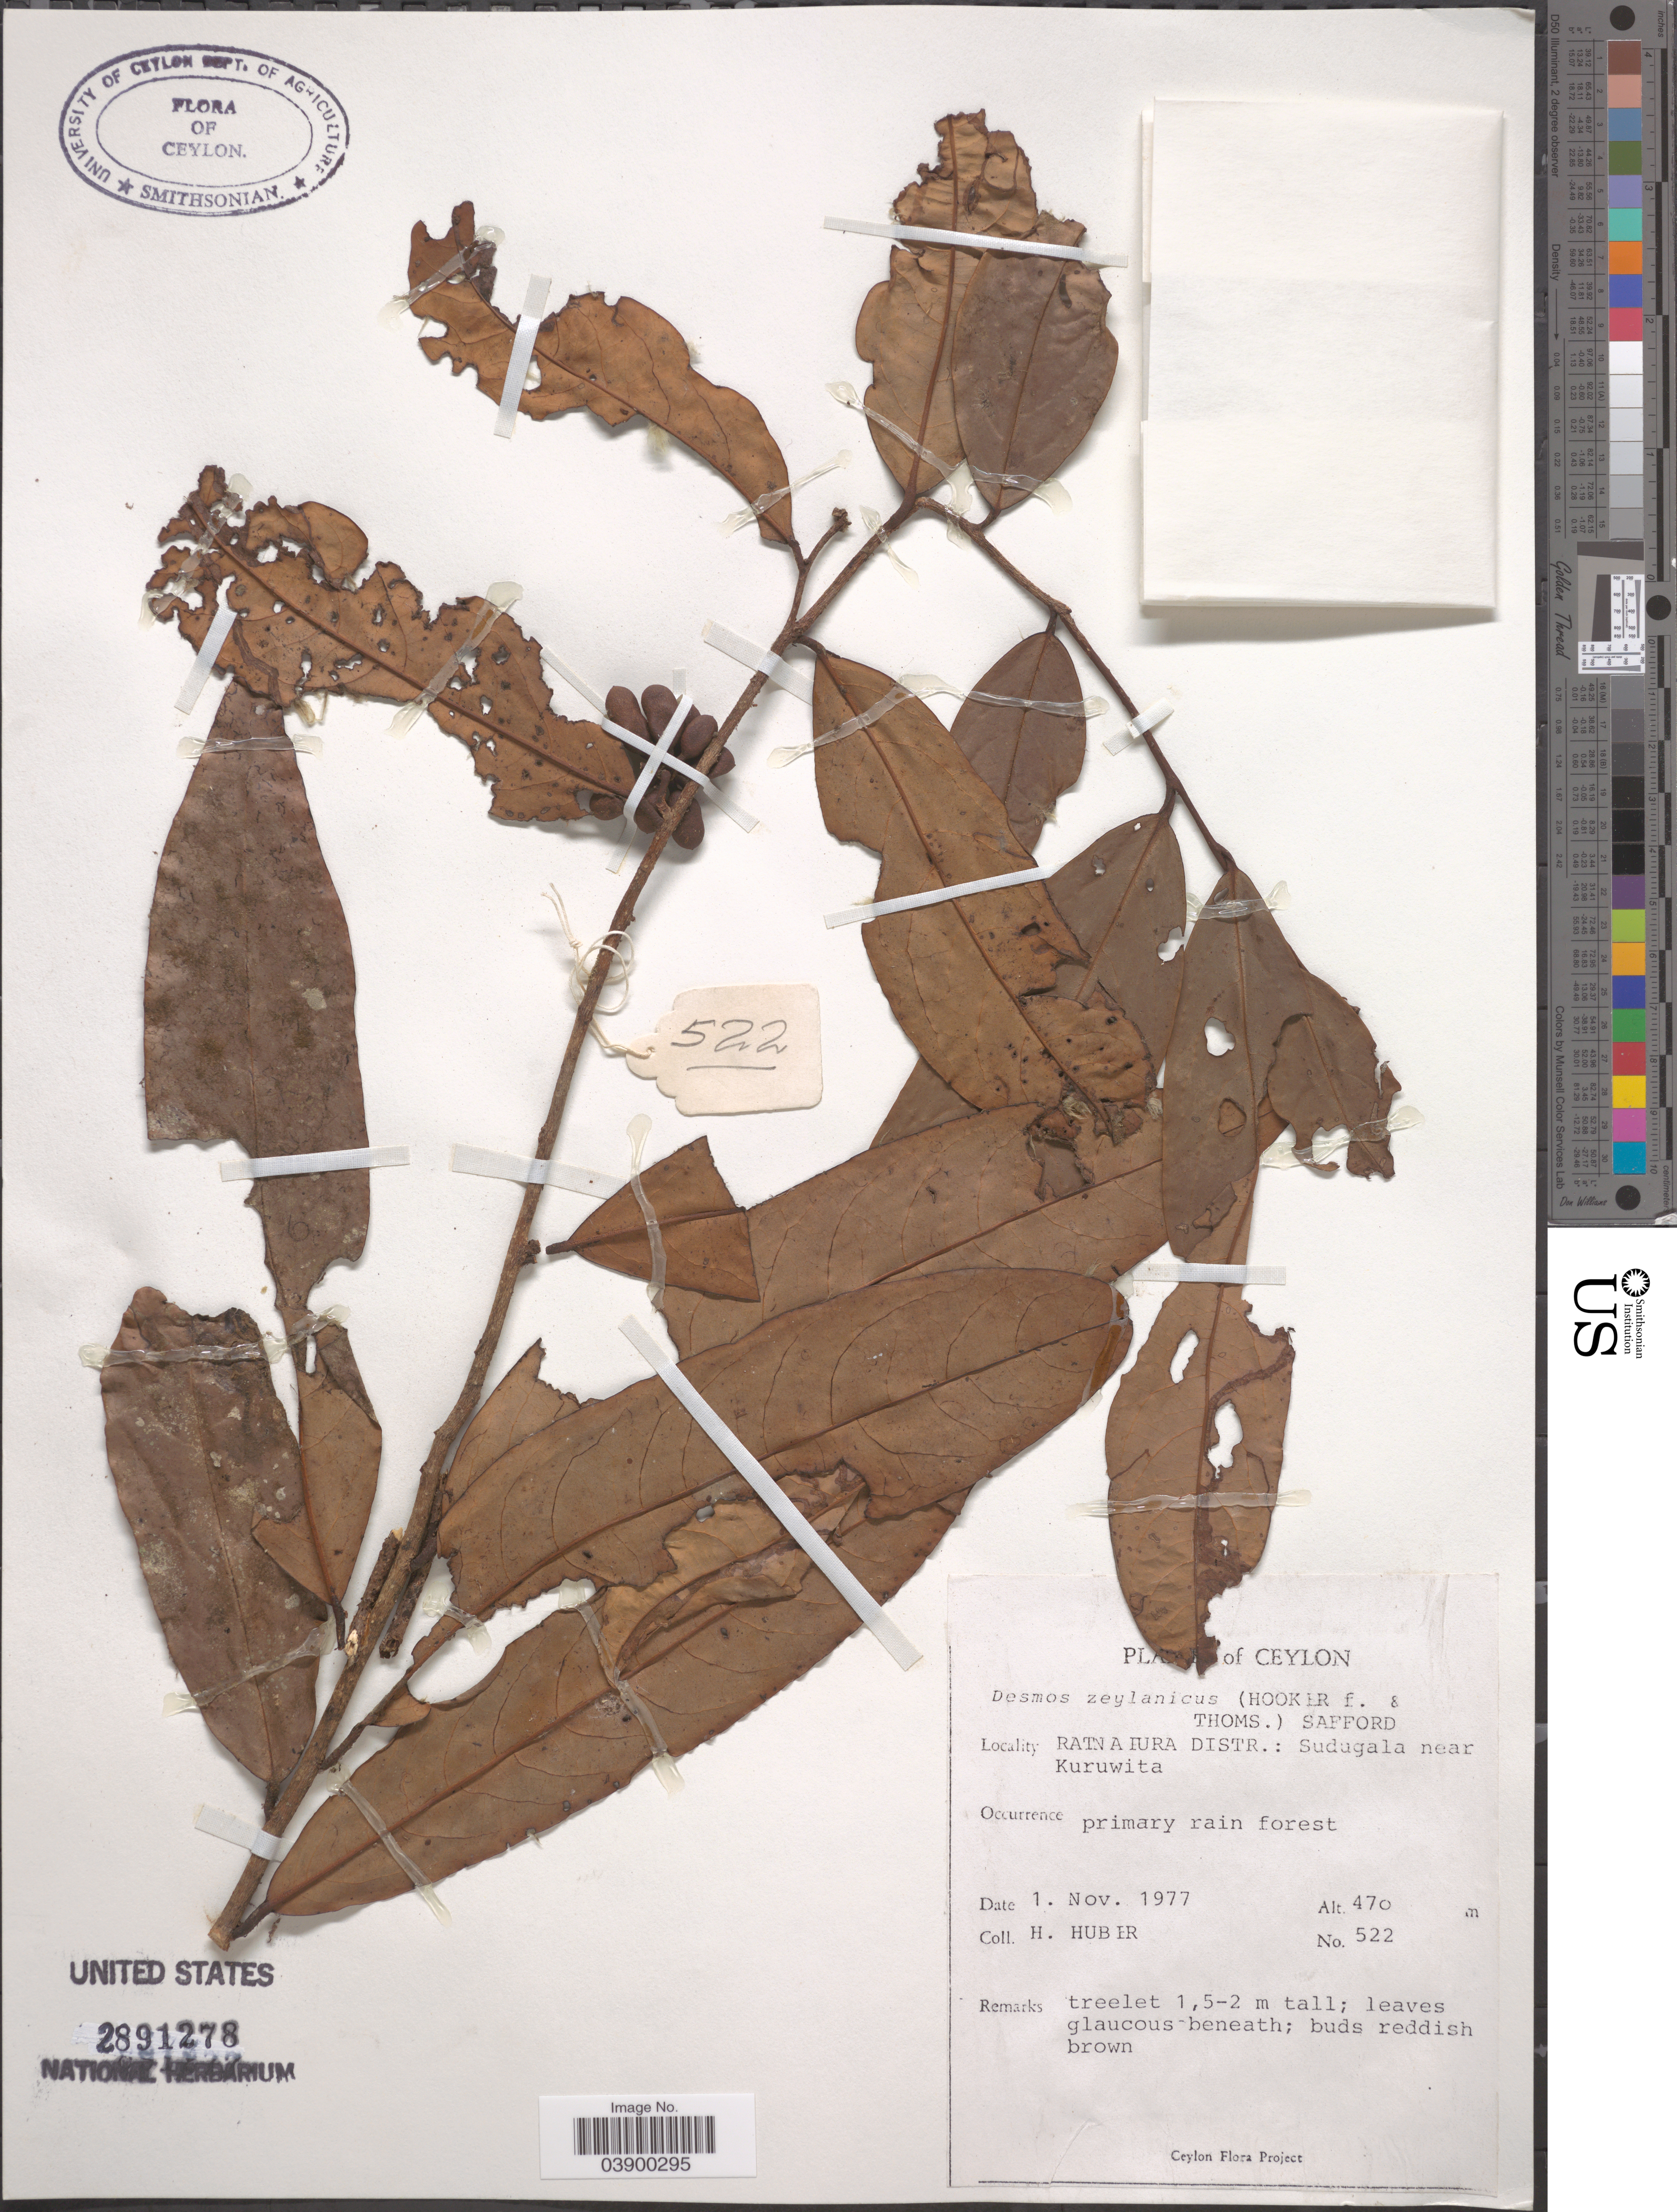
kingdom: Plantae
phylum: Tracheophyta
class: Magnoliopsida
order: Magnoliales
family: Annonaceae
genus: Desmos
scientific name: Desmos zeylanicus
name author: (Hook. f. & Thomson) Saff.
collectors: H. Huber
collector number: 522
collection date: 1977-11-01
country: Sri Lanka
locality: Ceylon. Ratnapura Distr.: Sudagala near Kuruwita.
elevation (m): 470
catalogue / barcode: US 2891278